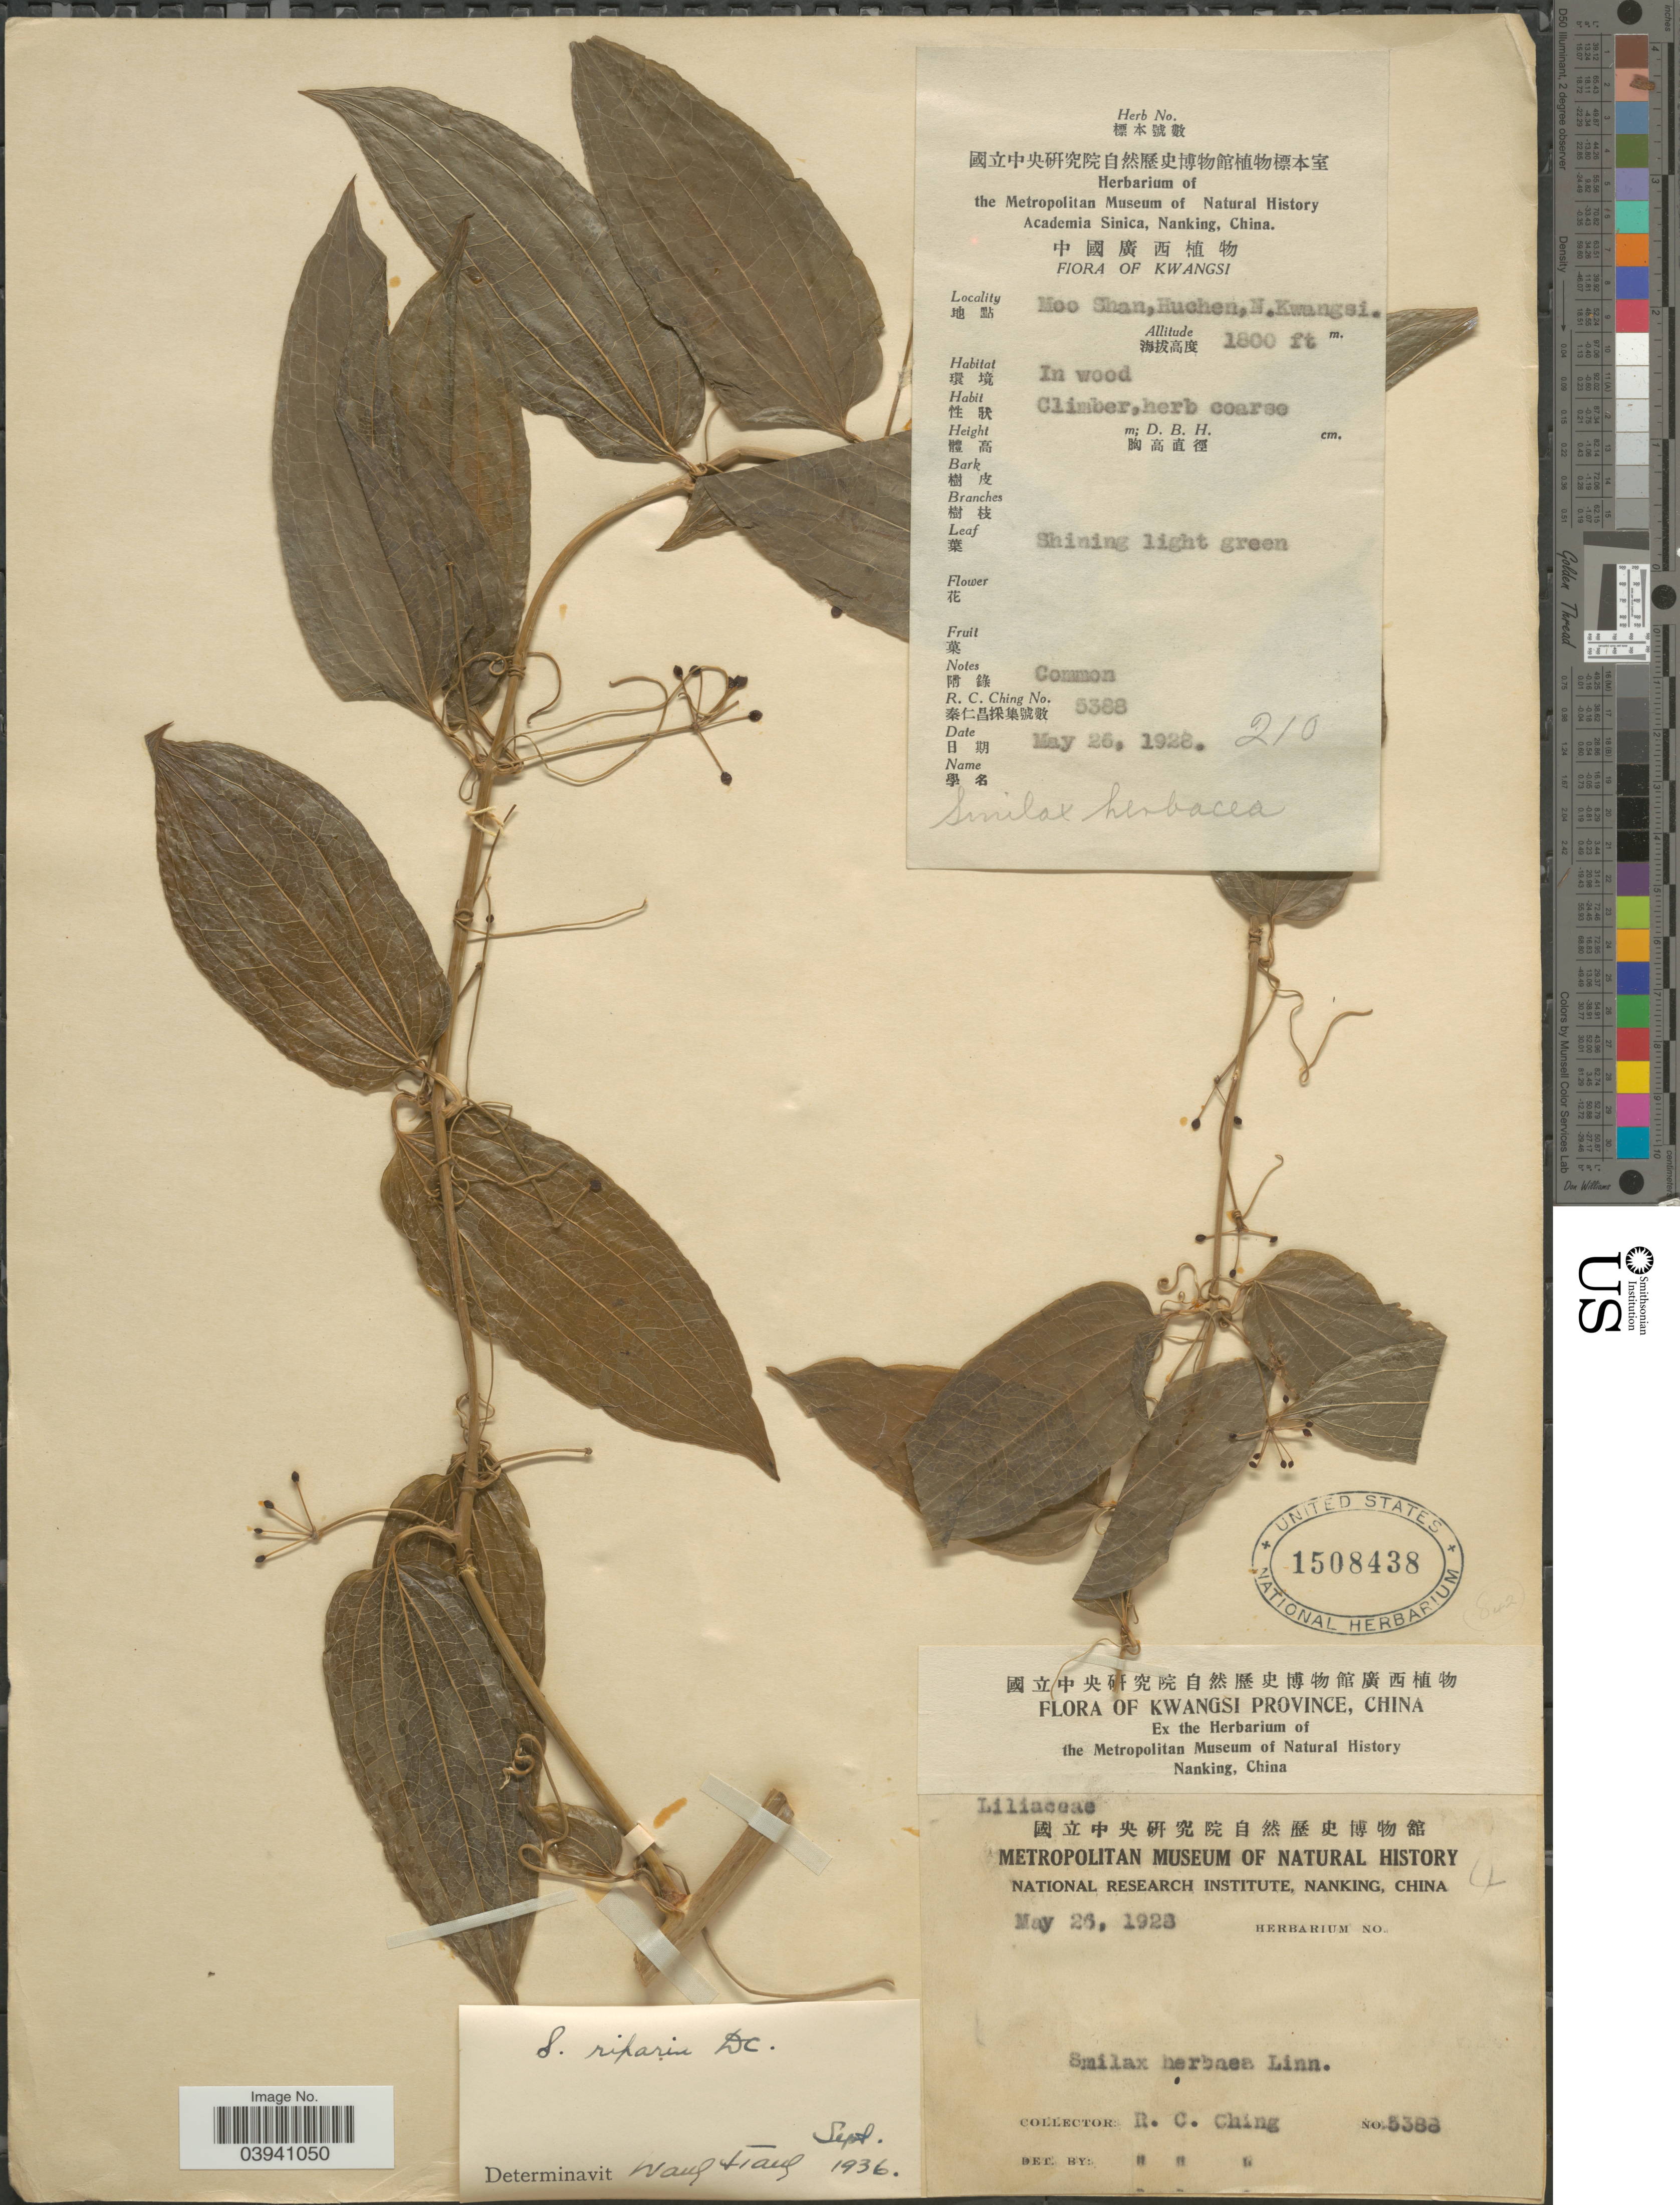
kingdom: Plantae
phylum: Tracheophyta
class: Liliopsida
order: Liliales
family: Smilacaceae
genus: Smilax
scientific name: Smilax riparia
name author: A. DC.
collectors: R. C. Ching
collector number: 5388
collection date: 1928-05-26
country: China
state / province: Guangxi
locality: Moo Shan, Huchen, N. Kwangsi.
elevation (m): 549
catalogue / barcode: US 1508438